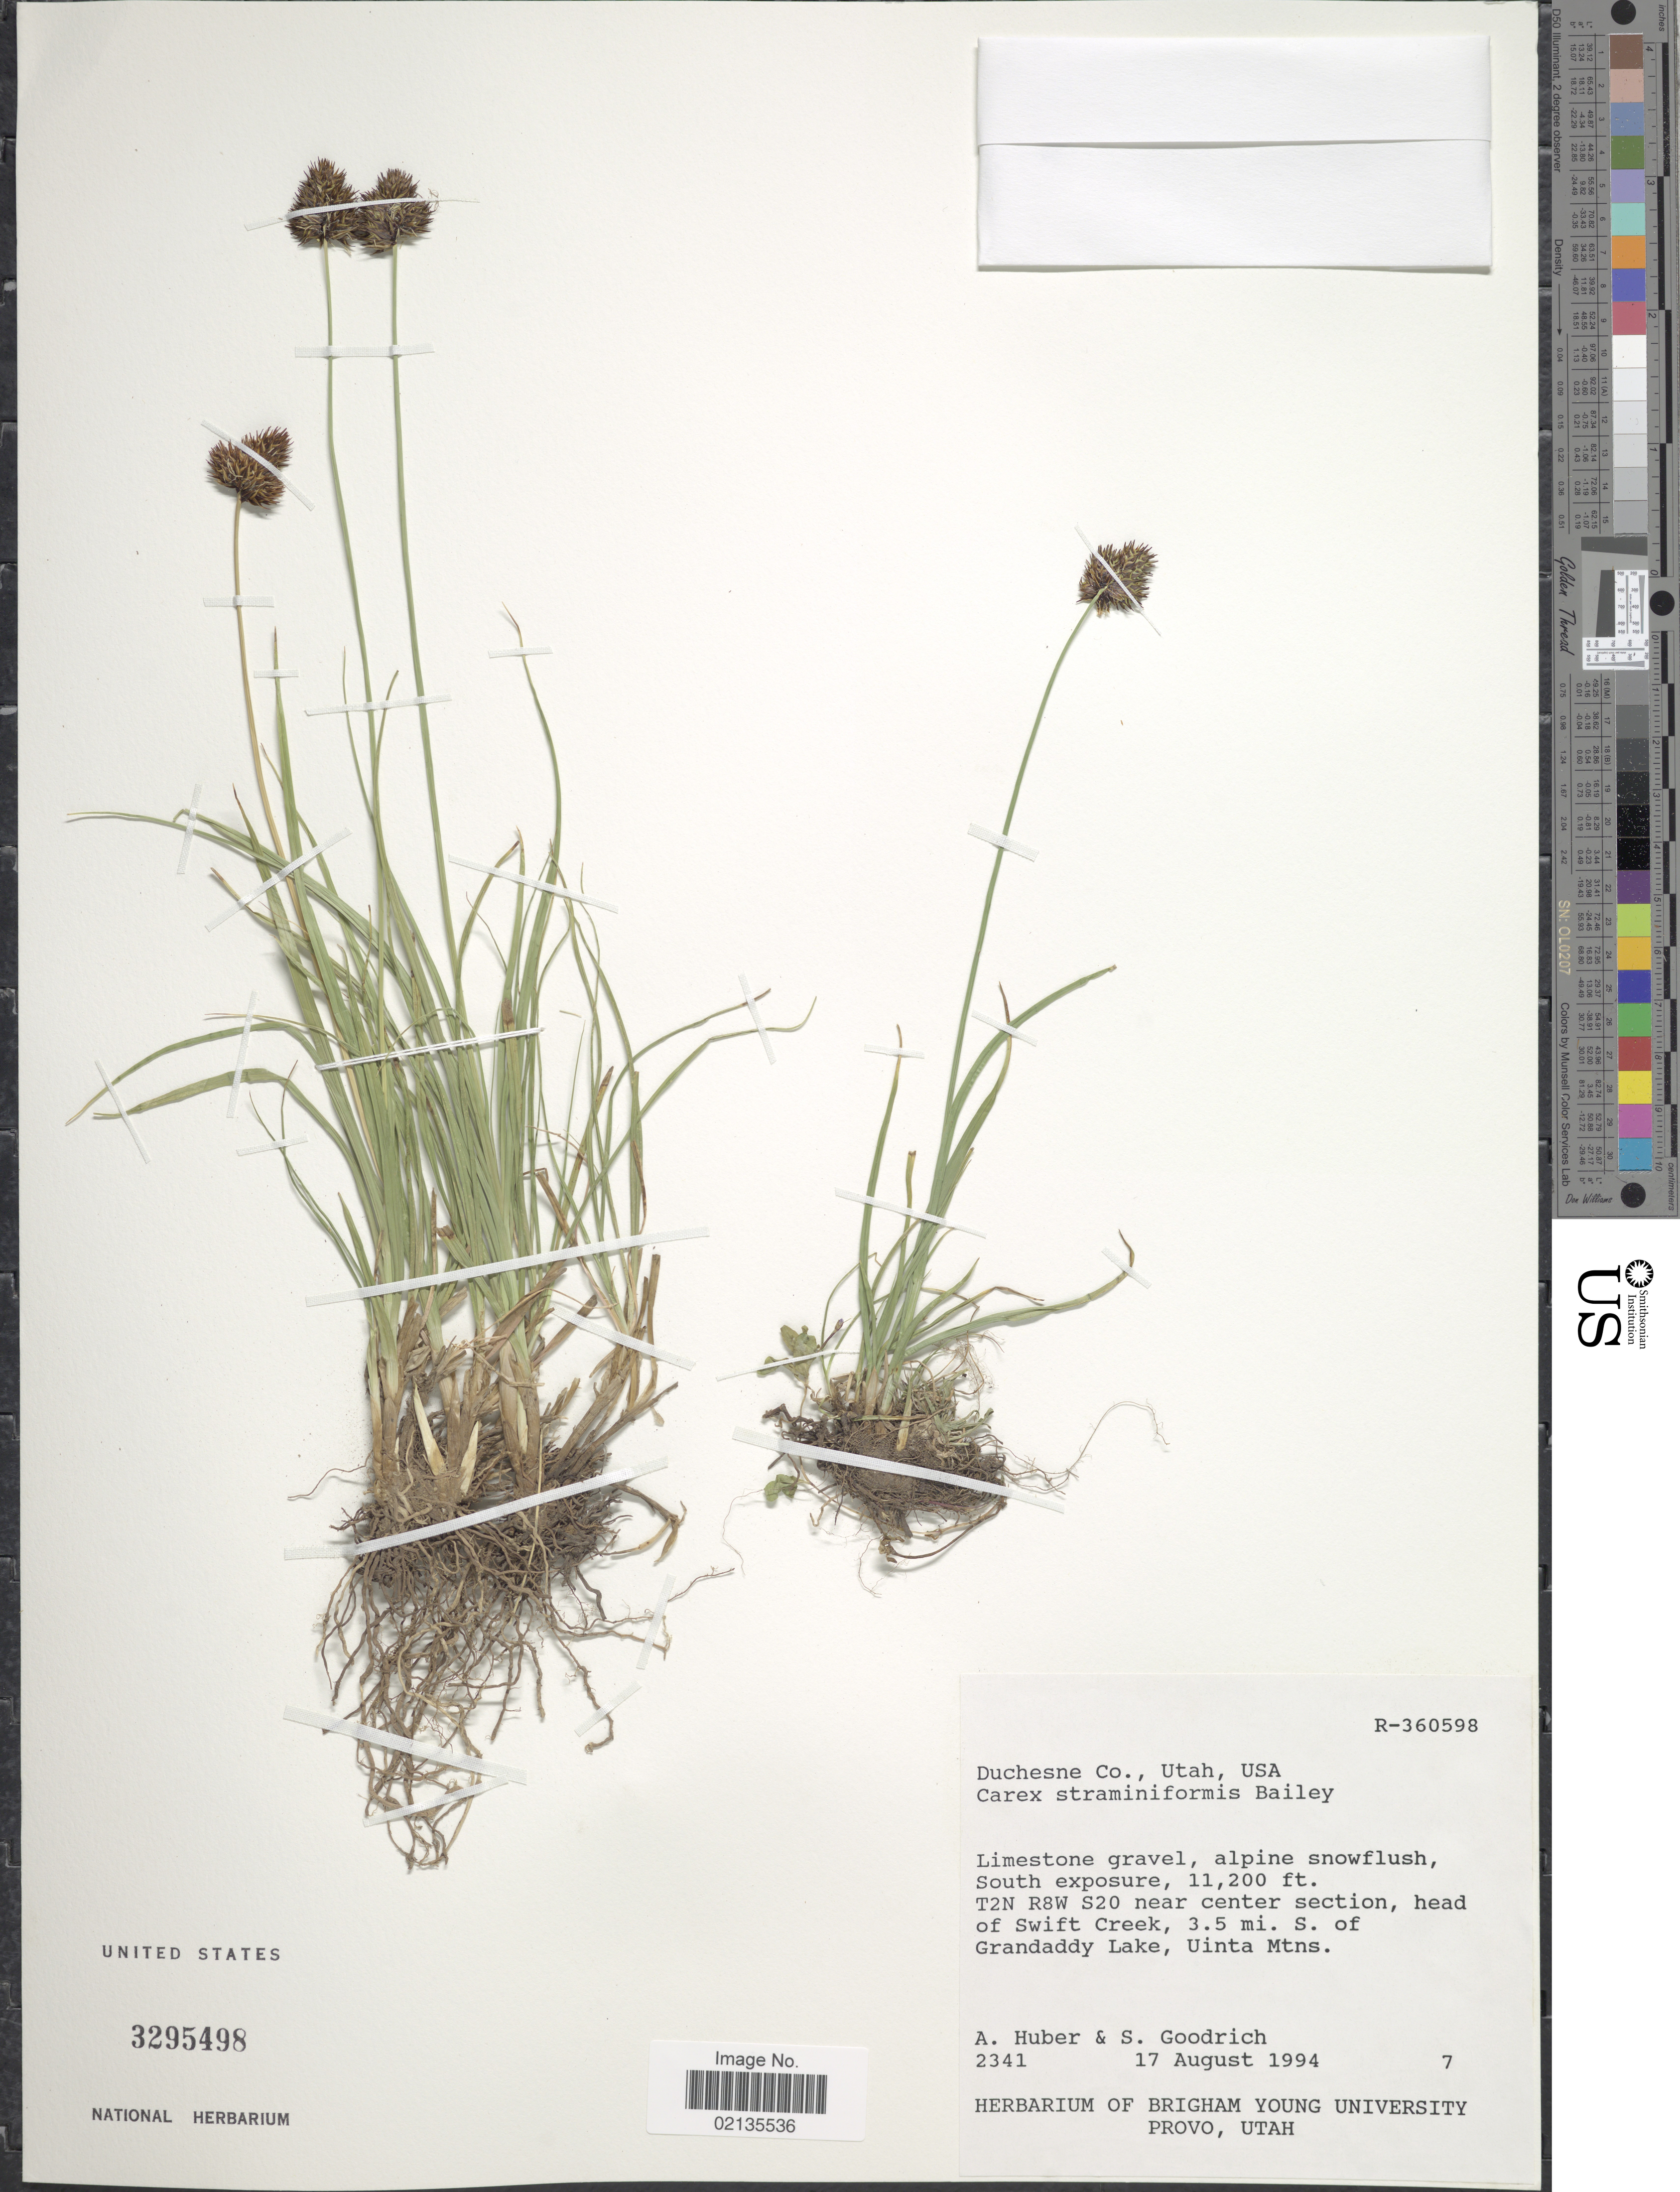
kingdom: Plantae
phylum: Tracheophyta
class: Liliopsida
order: Poales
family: Cyperaceae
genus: Carex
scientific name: Carex straminiformis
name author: L.H. Bailey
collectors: A. Huber & S. Goodrich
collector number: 2341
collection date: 1994-08-17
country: United States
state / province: Utah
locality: Duchesne Co., limestone gravel, South exposure, T2N R8W S20 near center section, head of Swift Creek, 3.5 mi. S. of Grandaddy Lake, Uinta Mtns.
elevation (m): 3414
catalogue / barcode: US 3295498